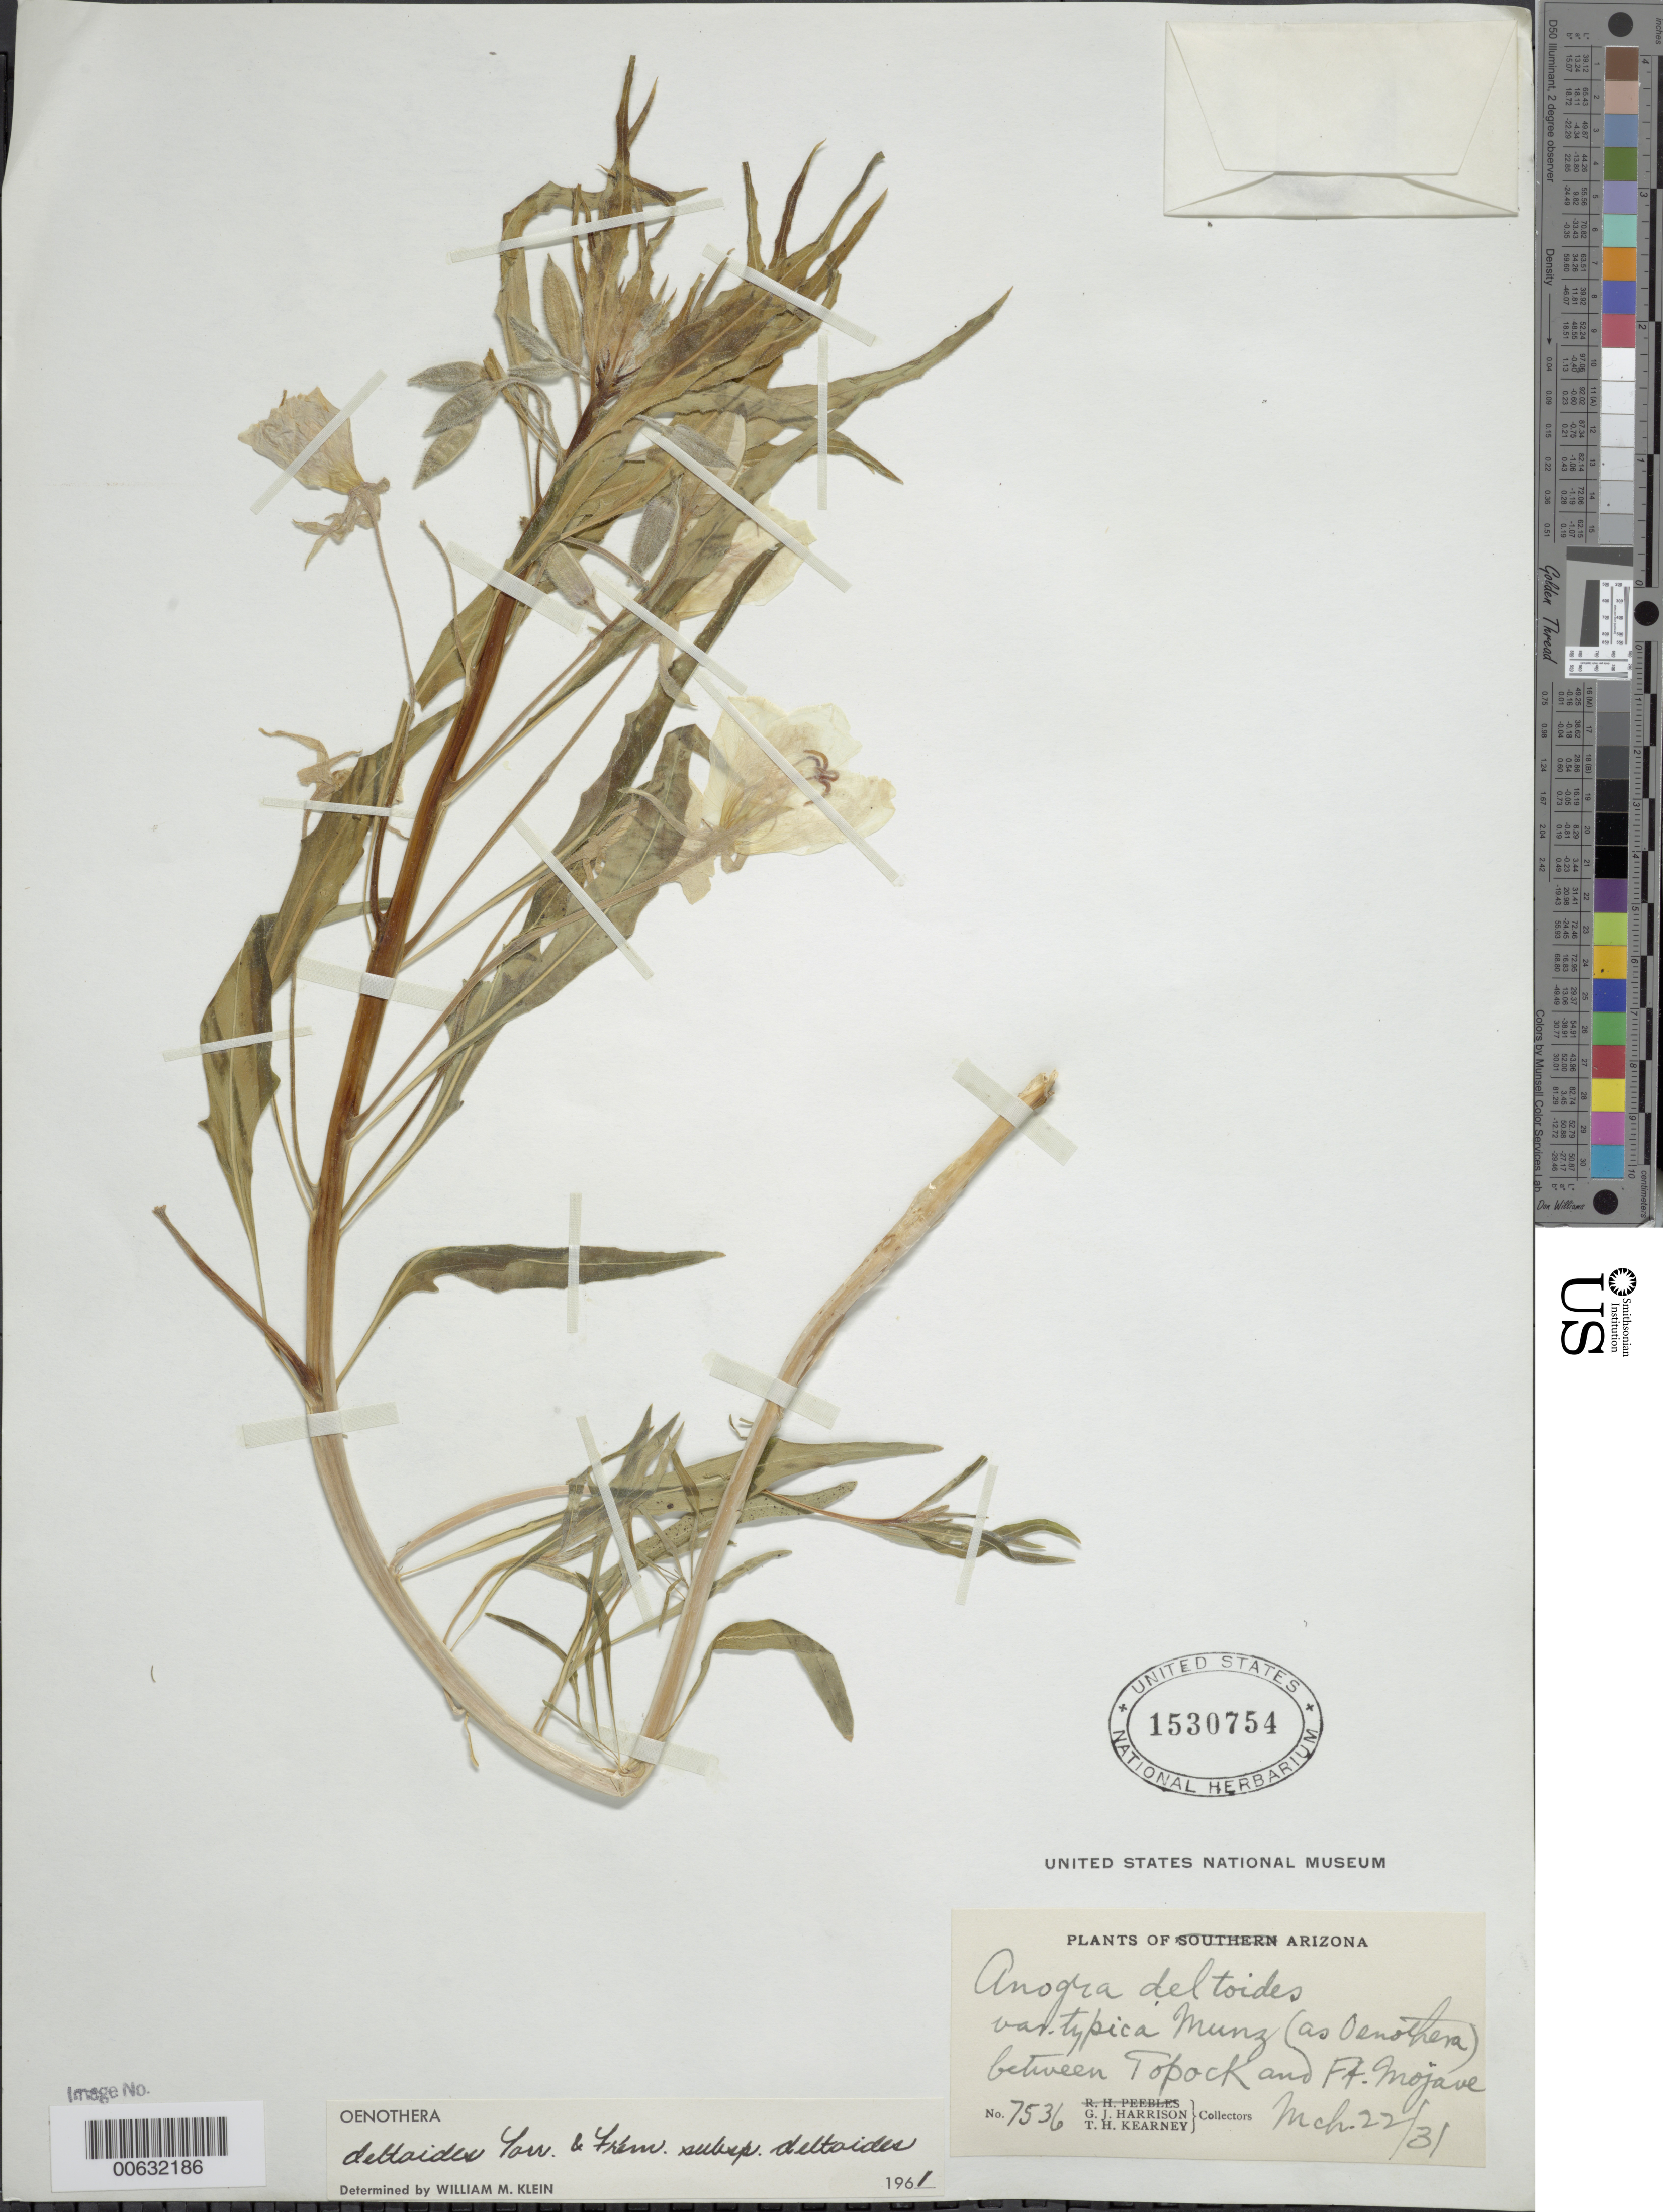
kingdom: Plantae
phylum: Tracheophyta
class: Magnoliopsida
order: Myrtales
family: Onagraceae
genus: Oenothera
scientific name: Oenothera deltoides subsp. deltoides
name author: Torr. & Frém.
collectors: G. J. Harrison & T. H. Kearney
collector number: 7536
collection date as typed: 22 Mar 1931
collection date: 1931-03-22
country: United States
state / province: Arizona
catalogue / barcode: US 1530754